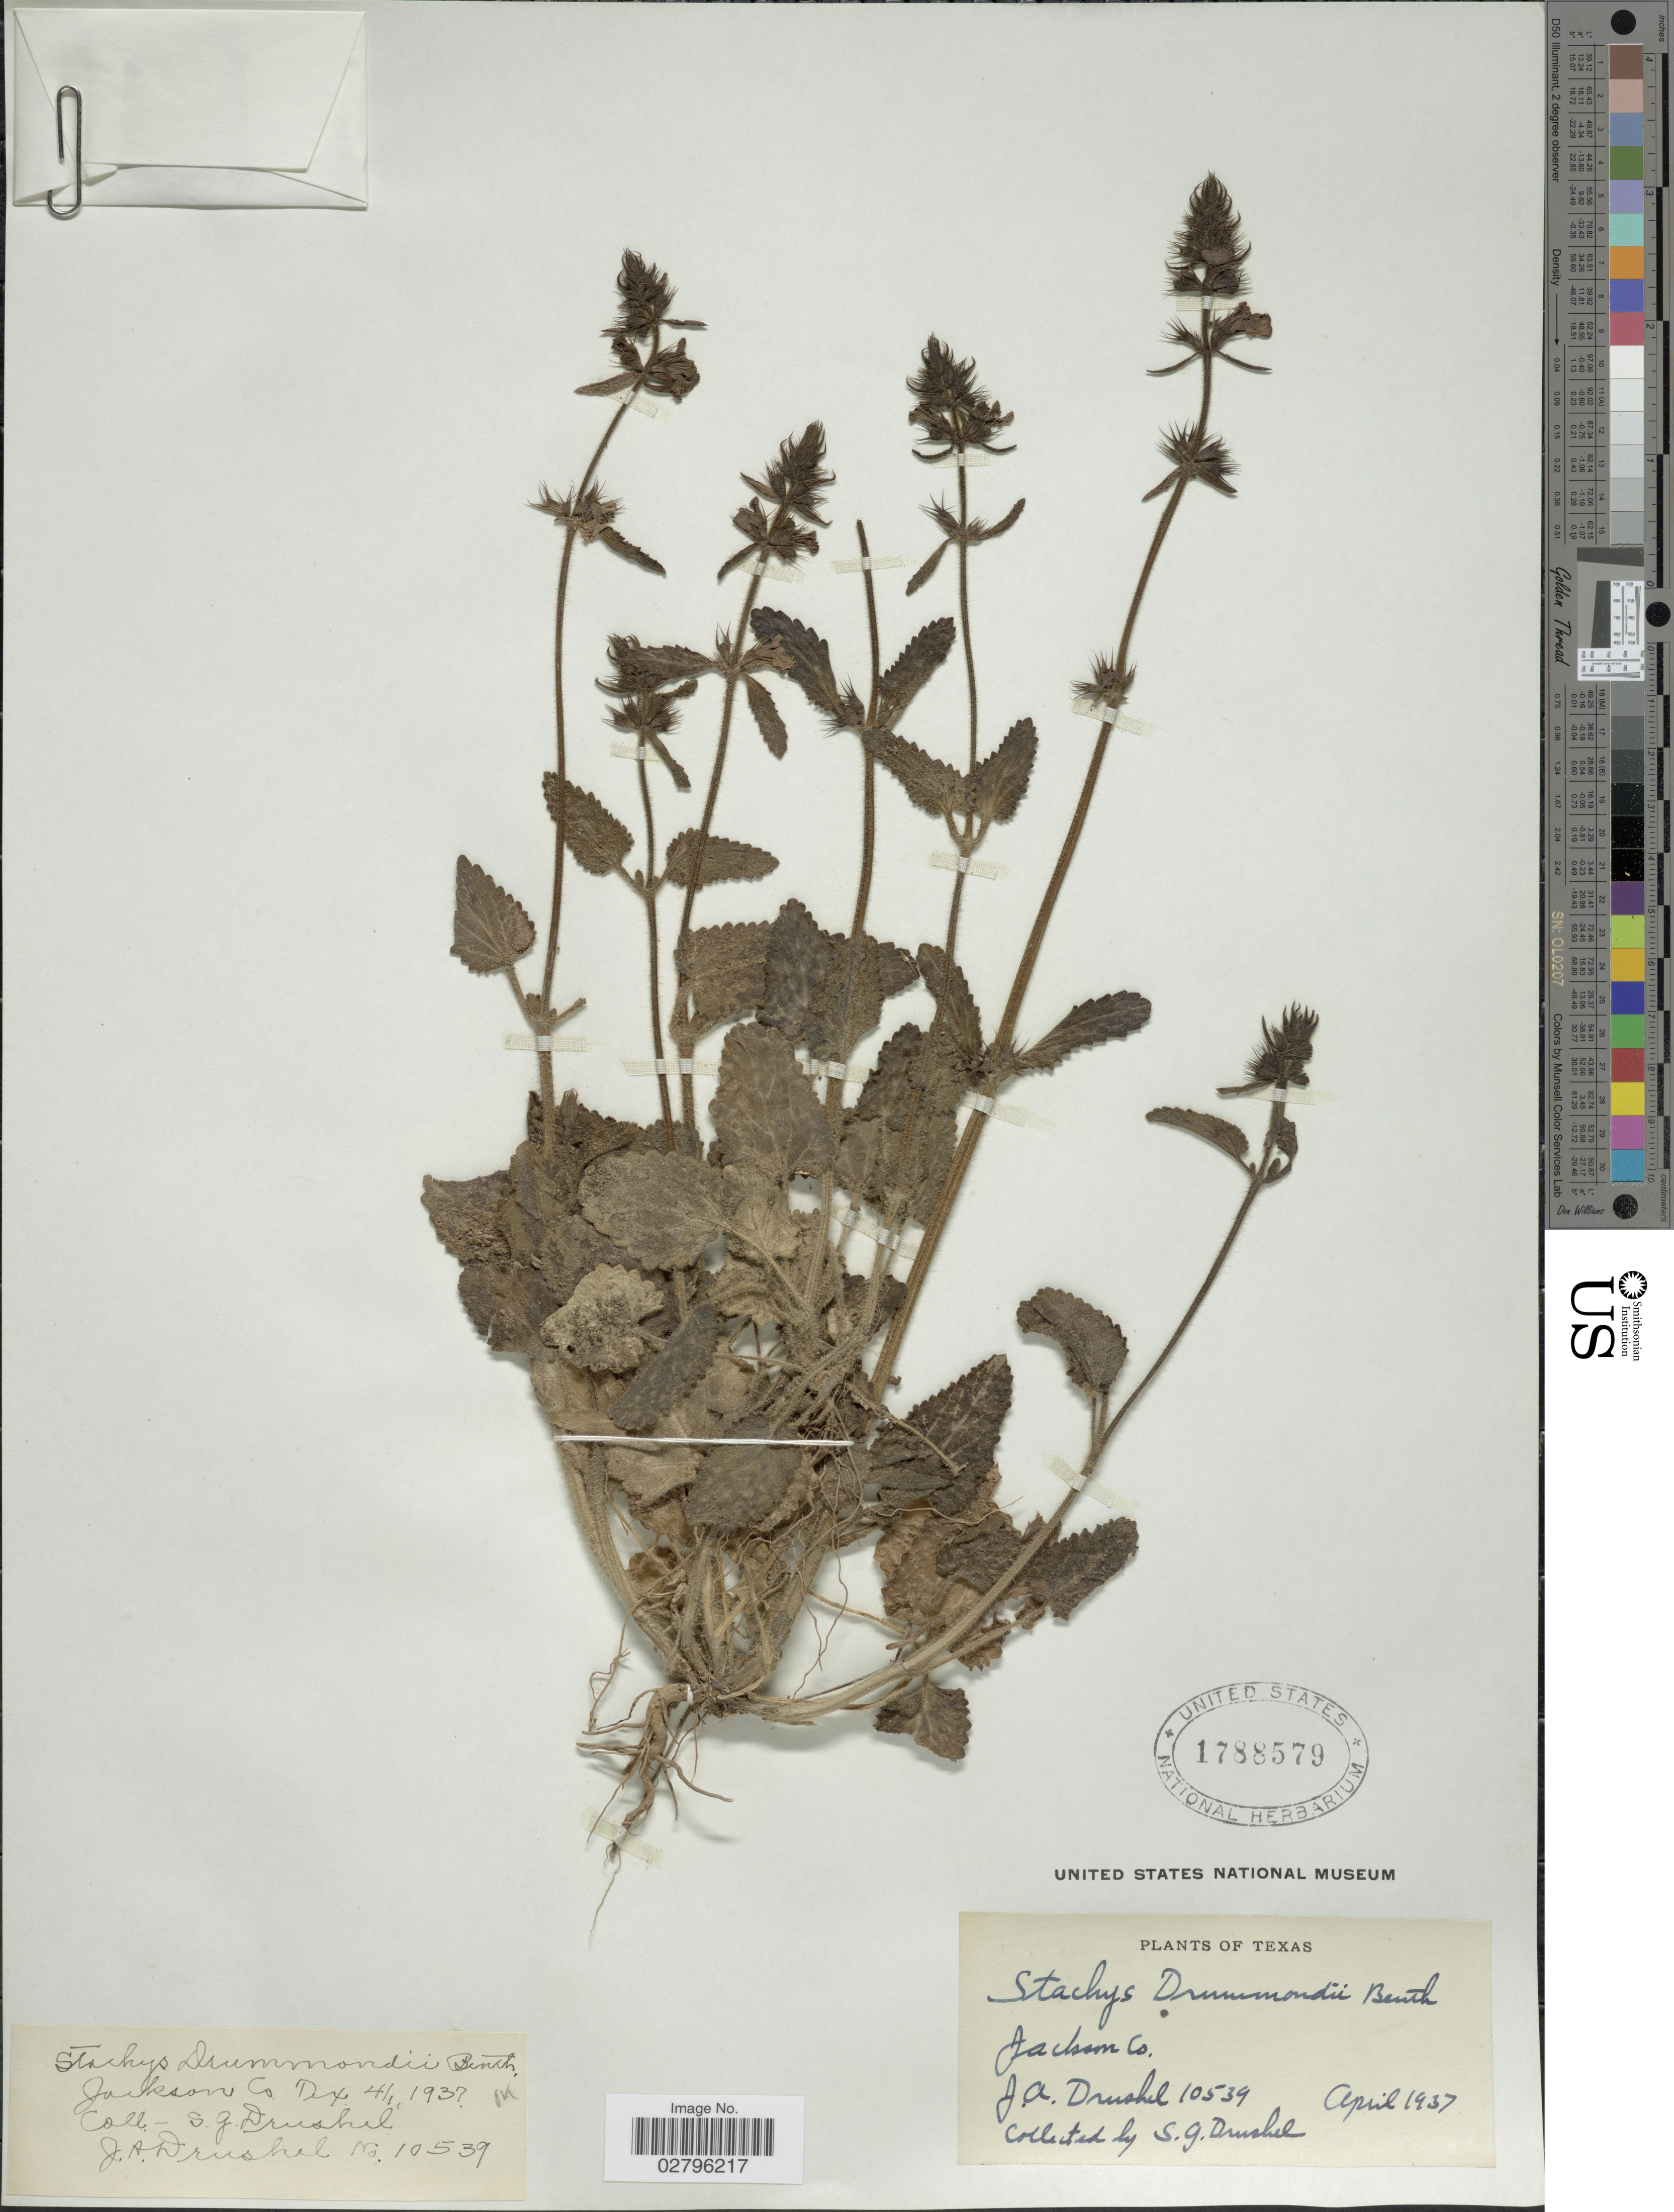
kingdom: Plantae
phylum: Tracheophyta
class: Magnoliopsida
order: Lamiales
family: Lamiaceae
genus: Stachys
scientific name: Stachys drummondii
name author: Benth.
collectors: S. Drushel & J. A. Drushel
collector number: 10539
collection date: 1937-04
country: United States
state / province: Texas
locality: Jackson Co., Tex.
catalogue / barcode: US 1788579